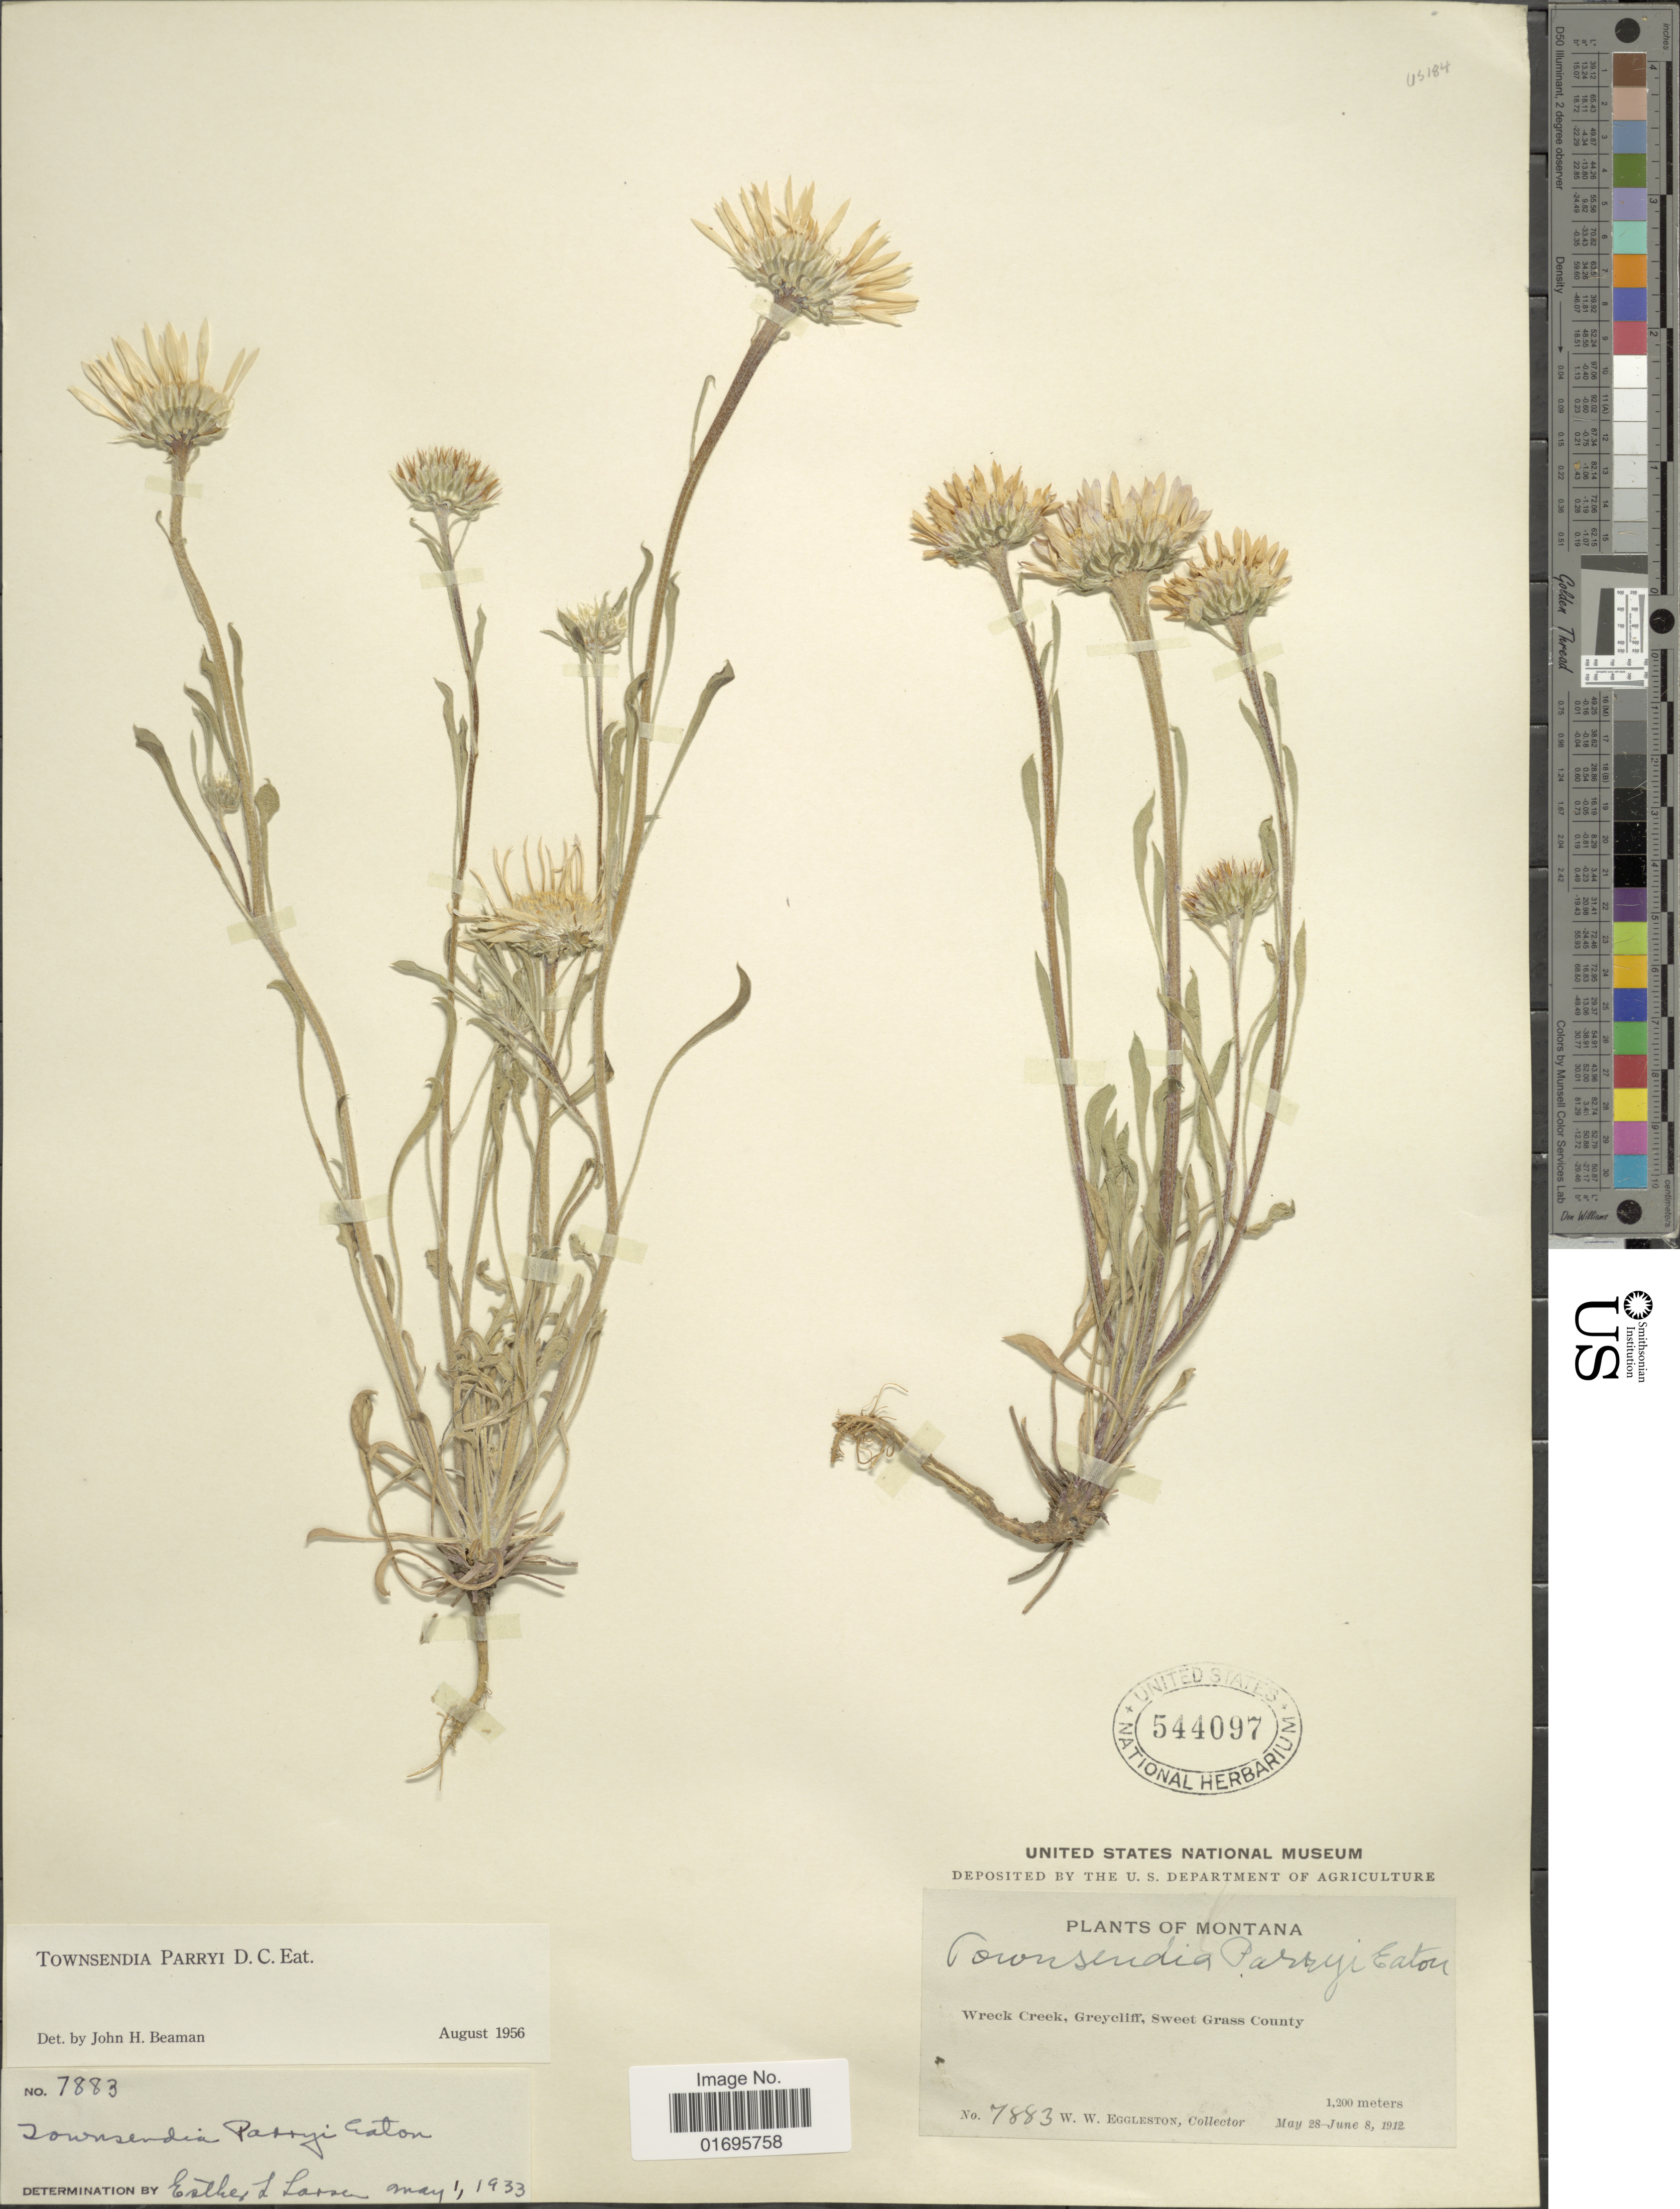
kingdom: Plantae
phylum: Tracheophyta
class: Magnoliopsida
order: Asterales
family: Asteraceae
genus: Townsendia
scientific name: Townsendia parryi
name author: D.C. Eaton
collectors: W. W. Eggleston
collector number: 7883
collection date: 1912-05-28/1912-06-08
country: United States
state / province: Montana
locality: Wreck Creek, Greycliff, Sweet Grass County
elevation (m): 1200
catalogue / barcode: US 544097